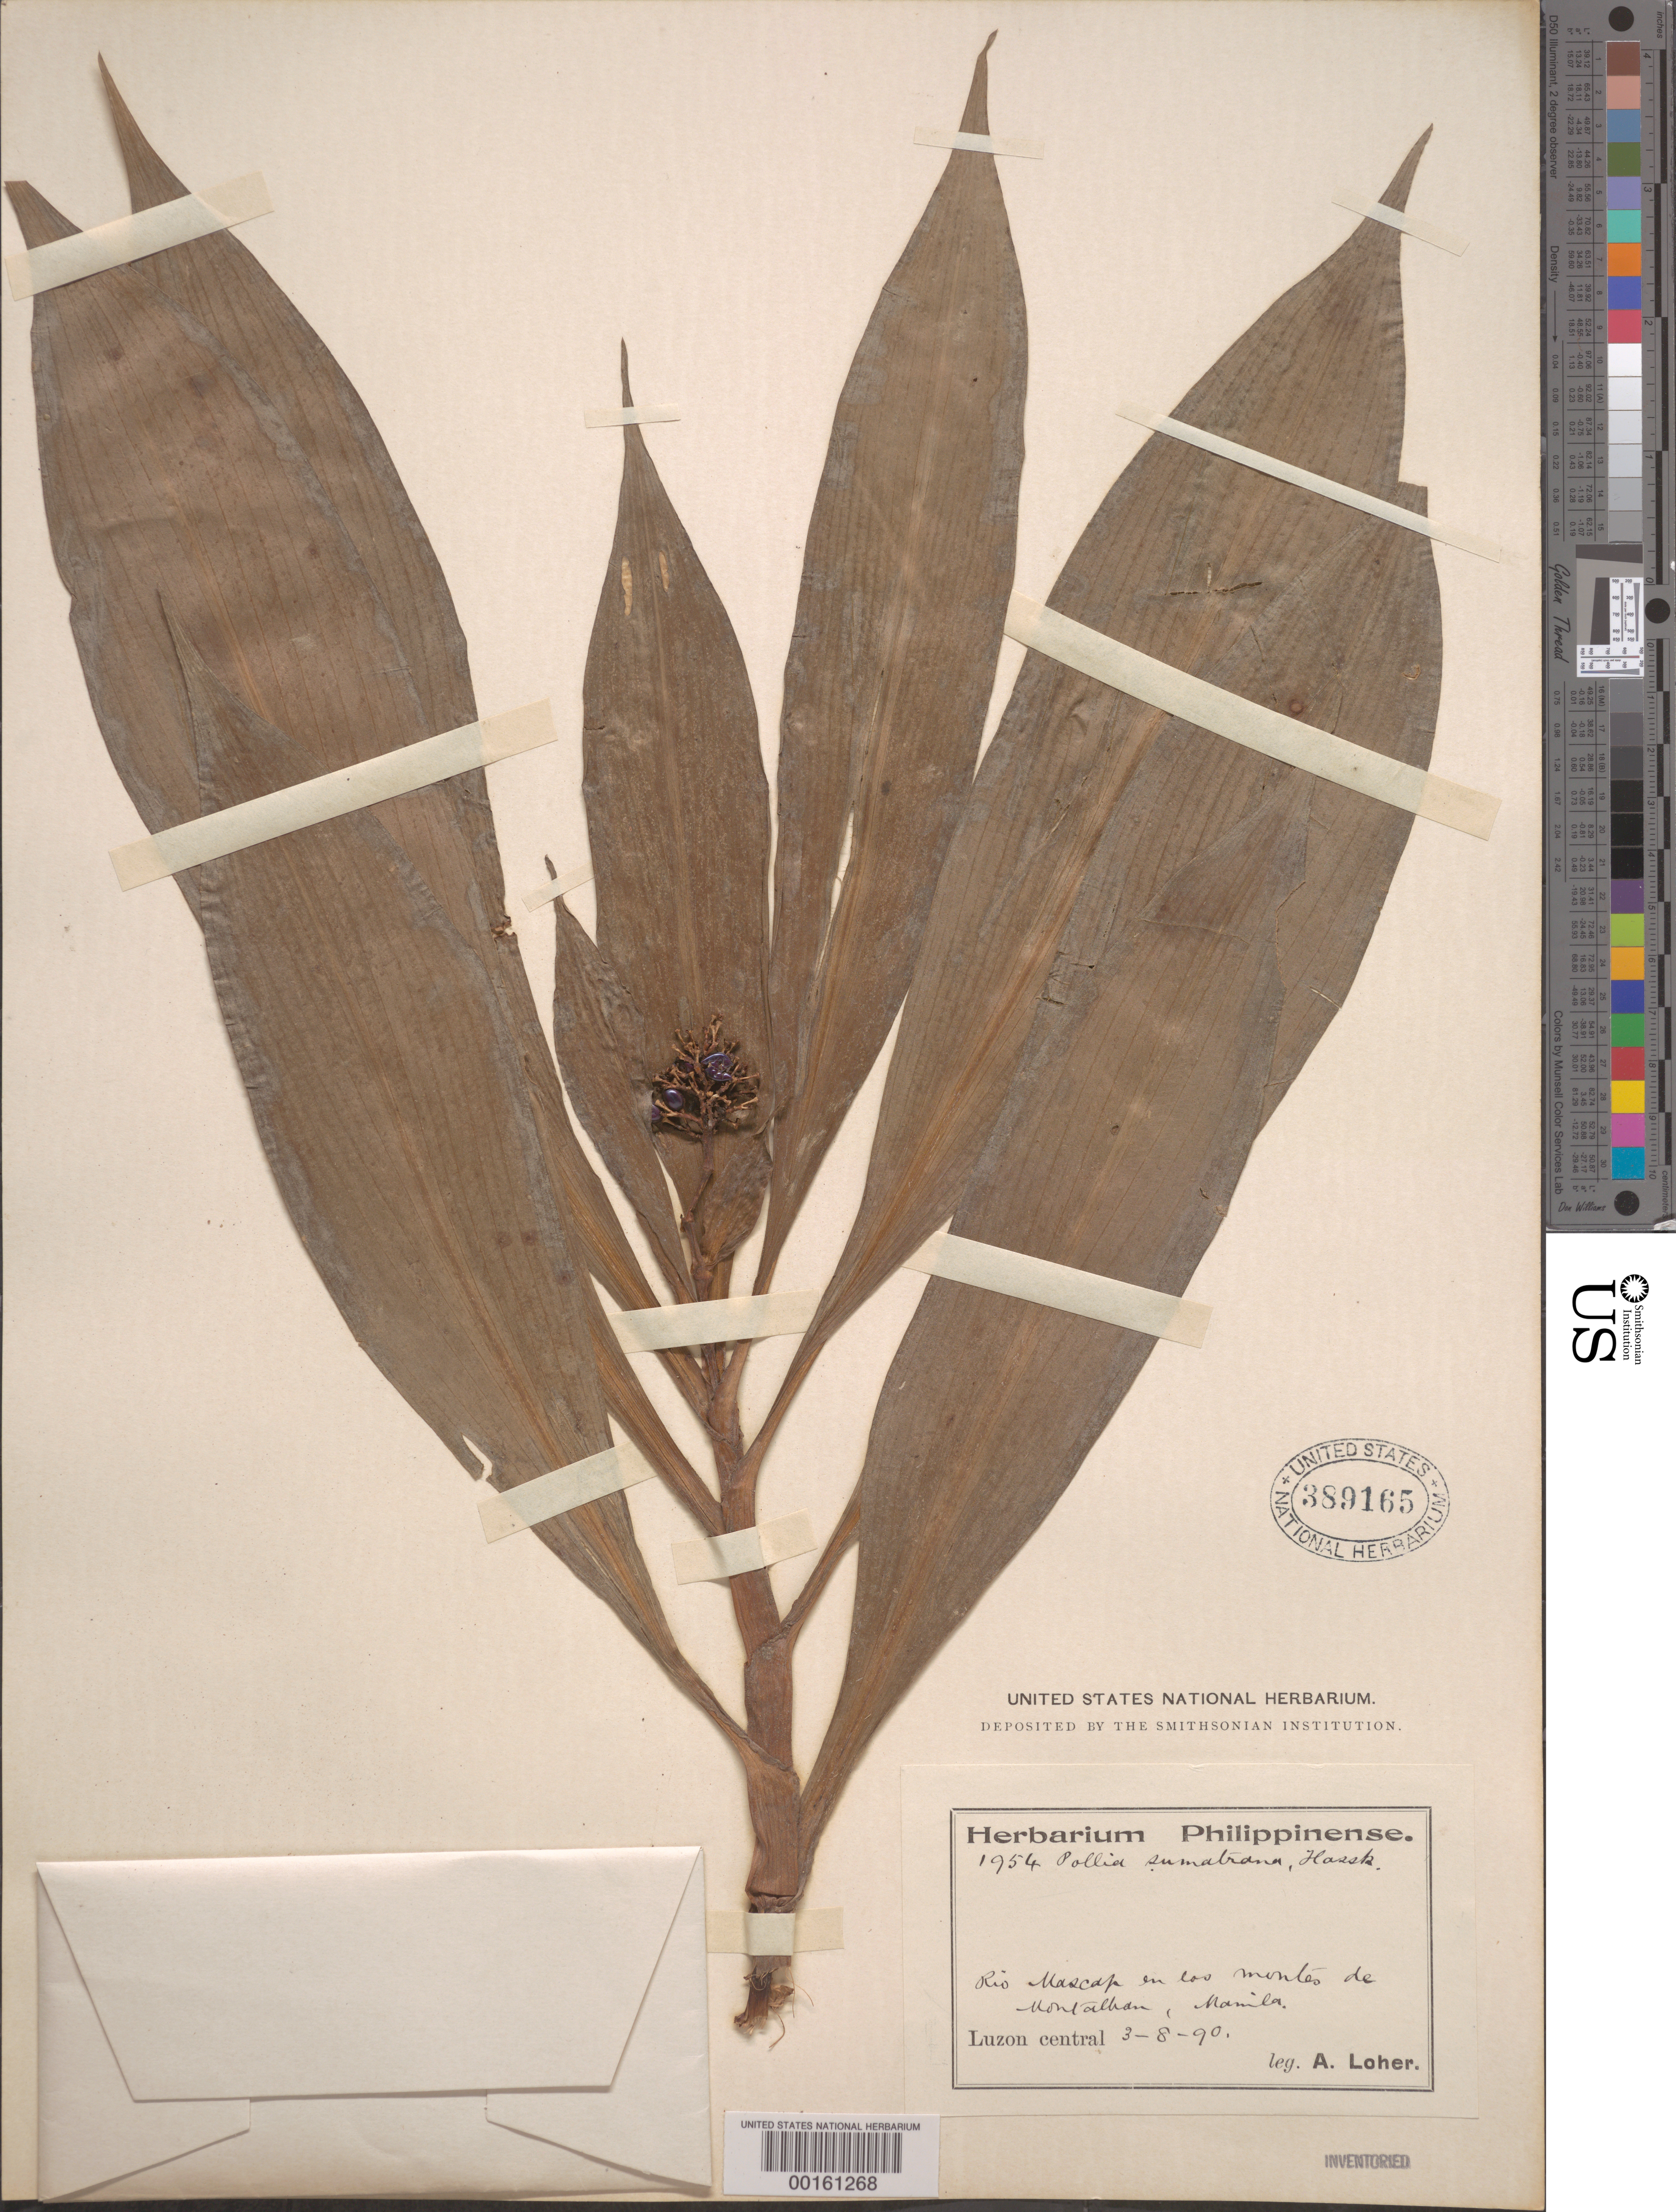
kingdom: Plantae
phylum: Tracheophyta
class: Liliopsida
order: Commelinales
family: Commelinaceae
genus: Pollia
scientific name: Pollia sumatrana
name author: Hassk.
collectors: A. Loher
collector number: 1954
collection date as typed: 08 Mar 1890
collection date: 1890-03-08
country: Philippines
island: Luzon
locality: Rio mascap en los montes de montalban, manila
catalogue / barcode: US 389165